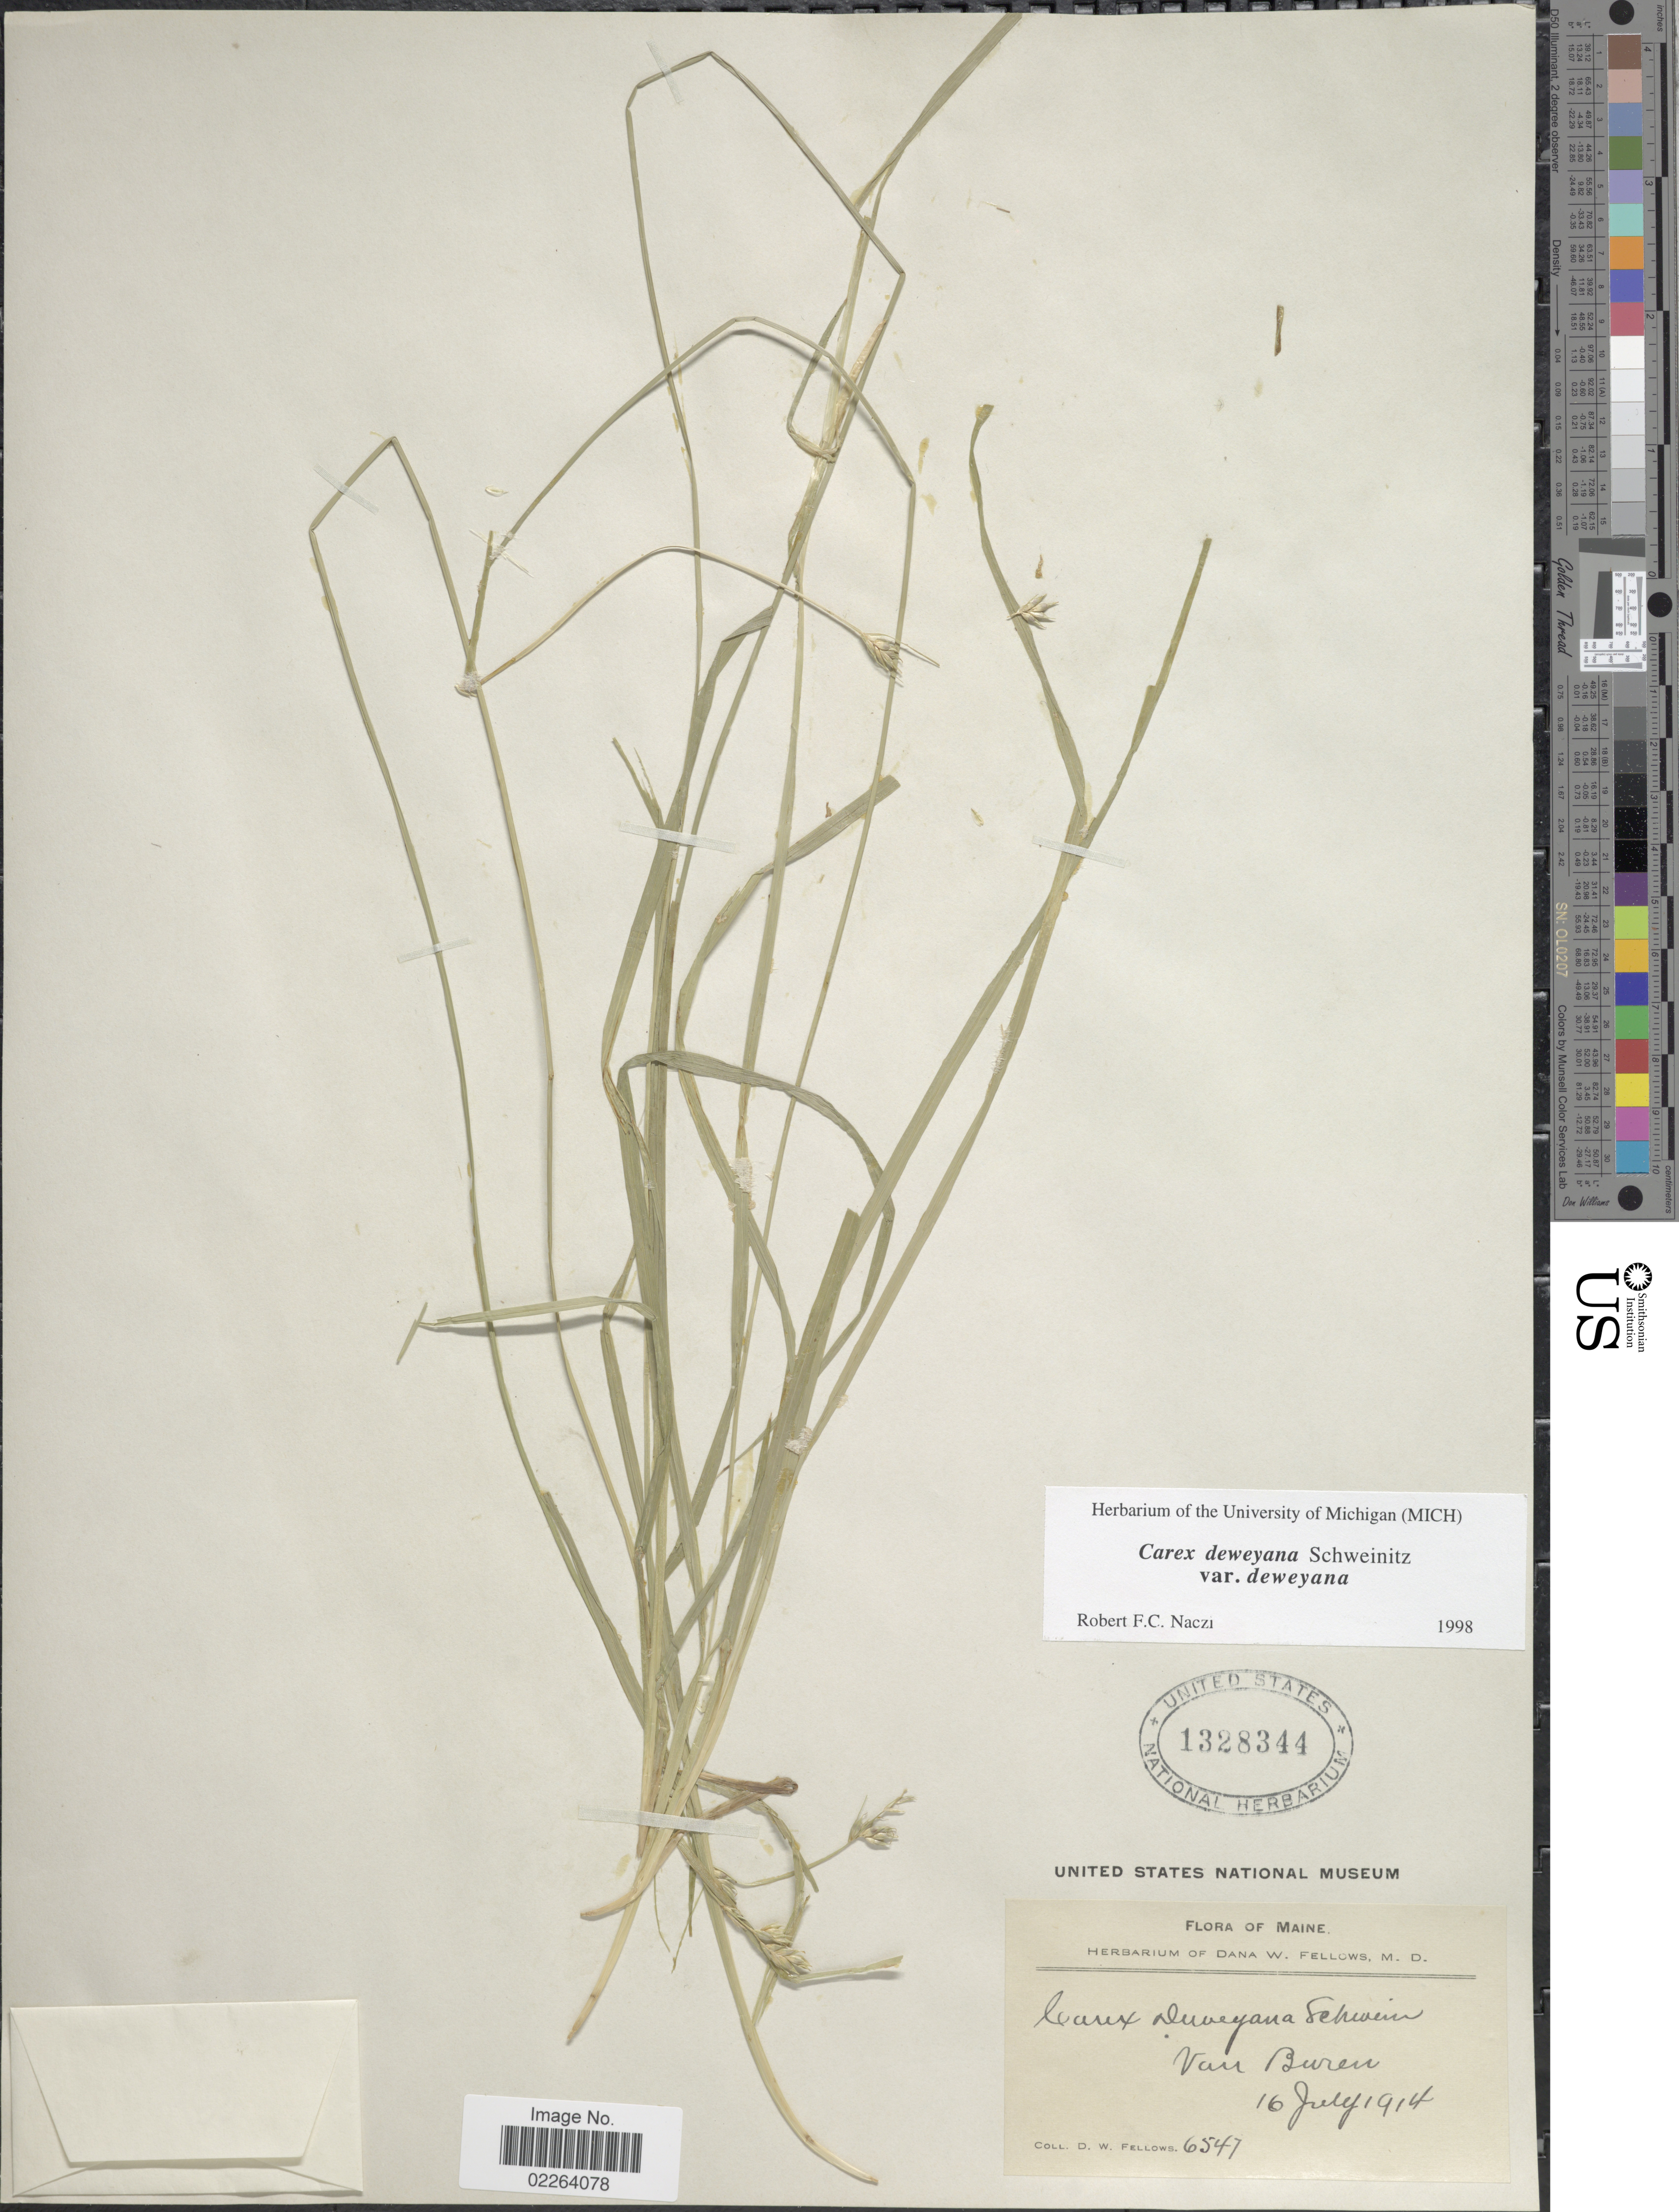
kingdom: Plantae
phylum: Tracheophyta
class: Liliopsida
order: Poales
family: Cyperaceae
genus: Carex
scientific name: Carex deweyana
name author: Schwein.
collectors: D. W. Fellows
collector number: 6547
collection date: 1914-07-16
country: United States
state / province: Maine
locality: Van Bureu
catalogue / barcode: US 1828344